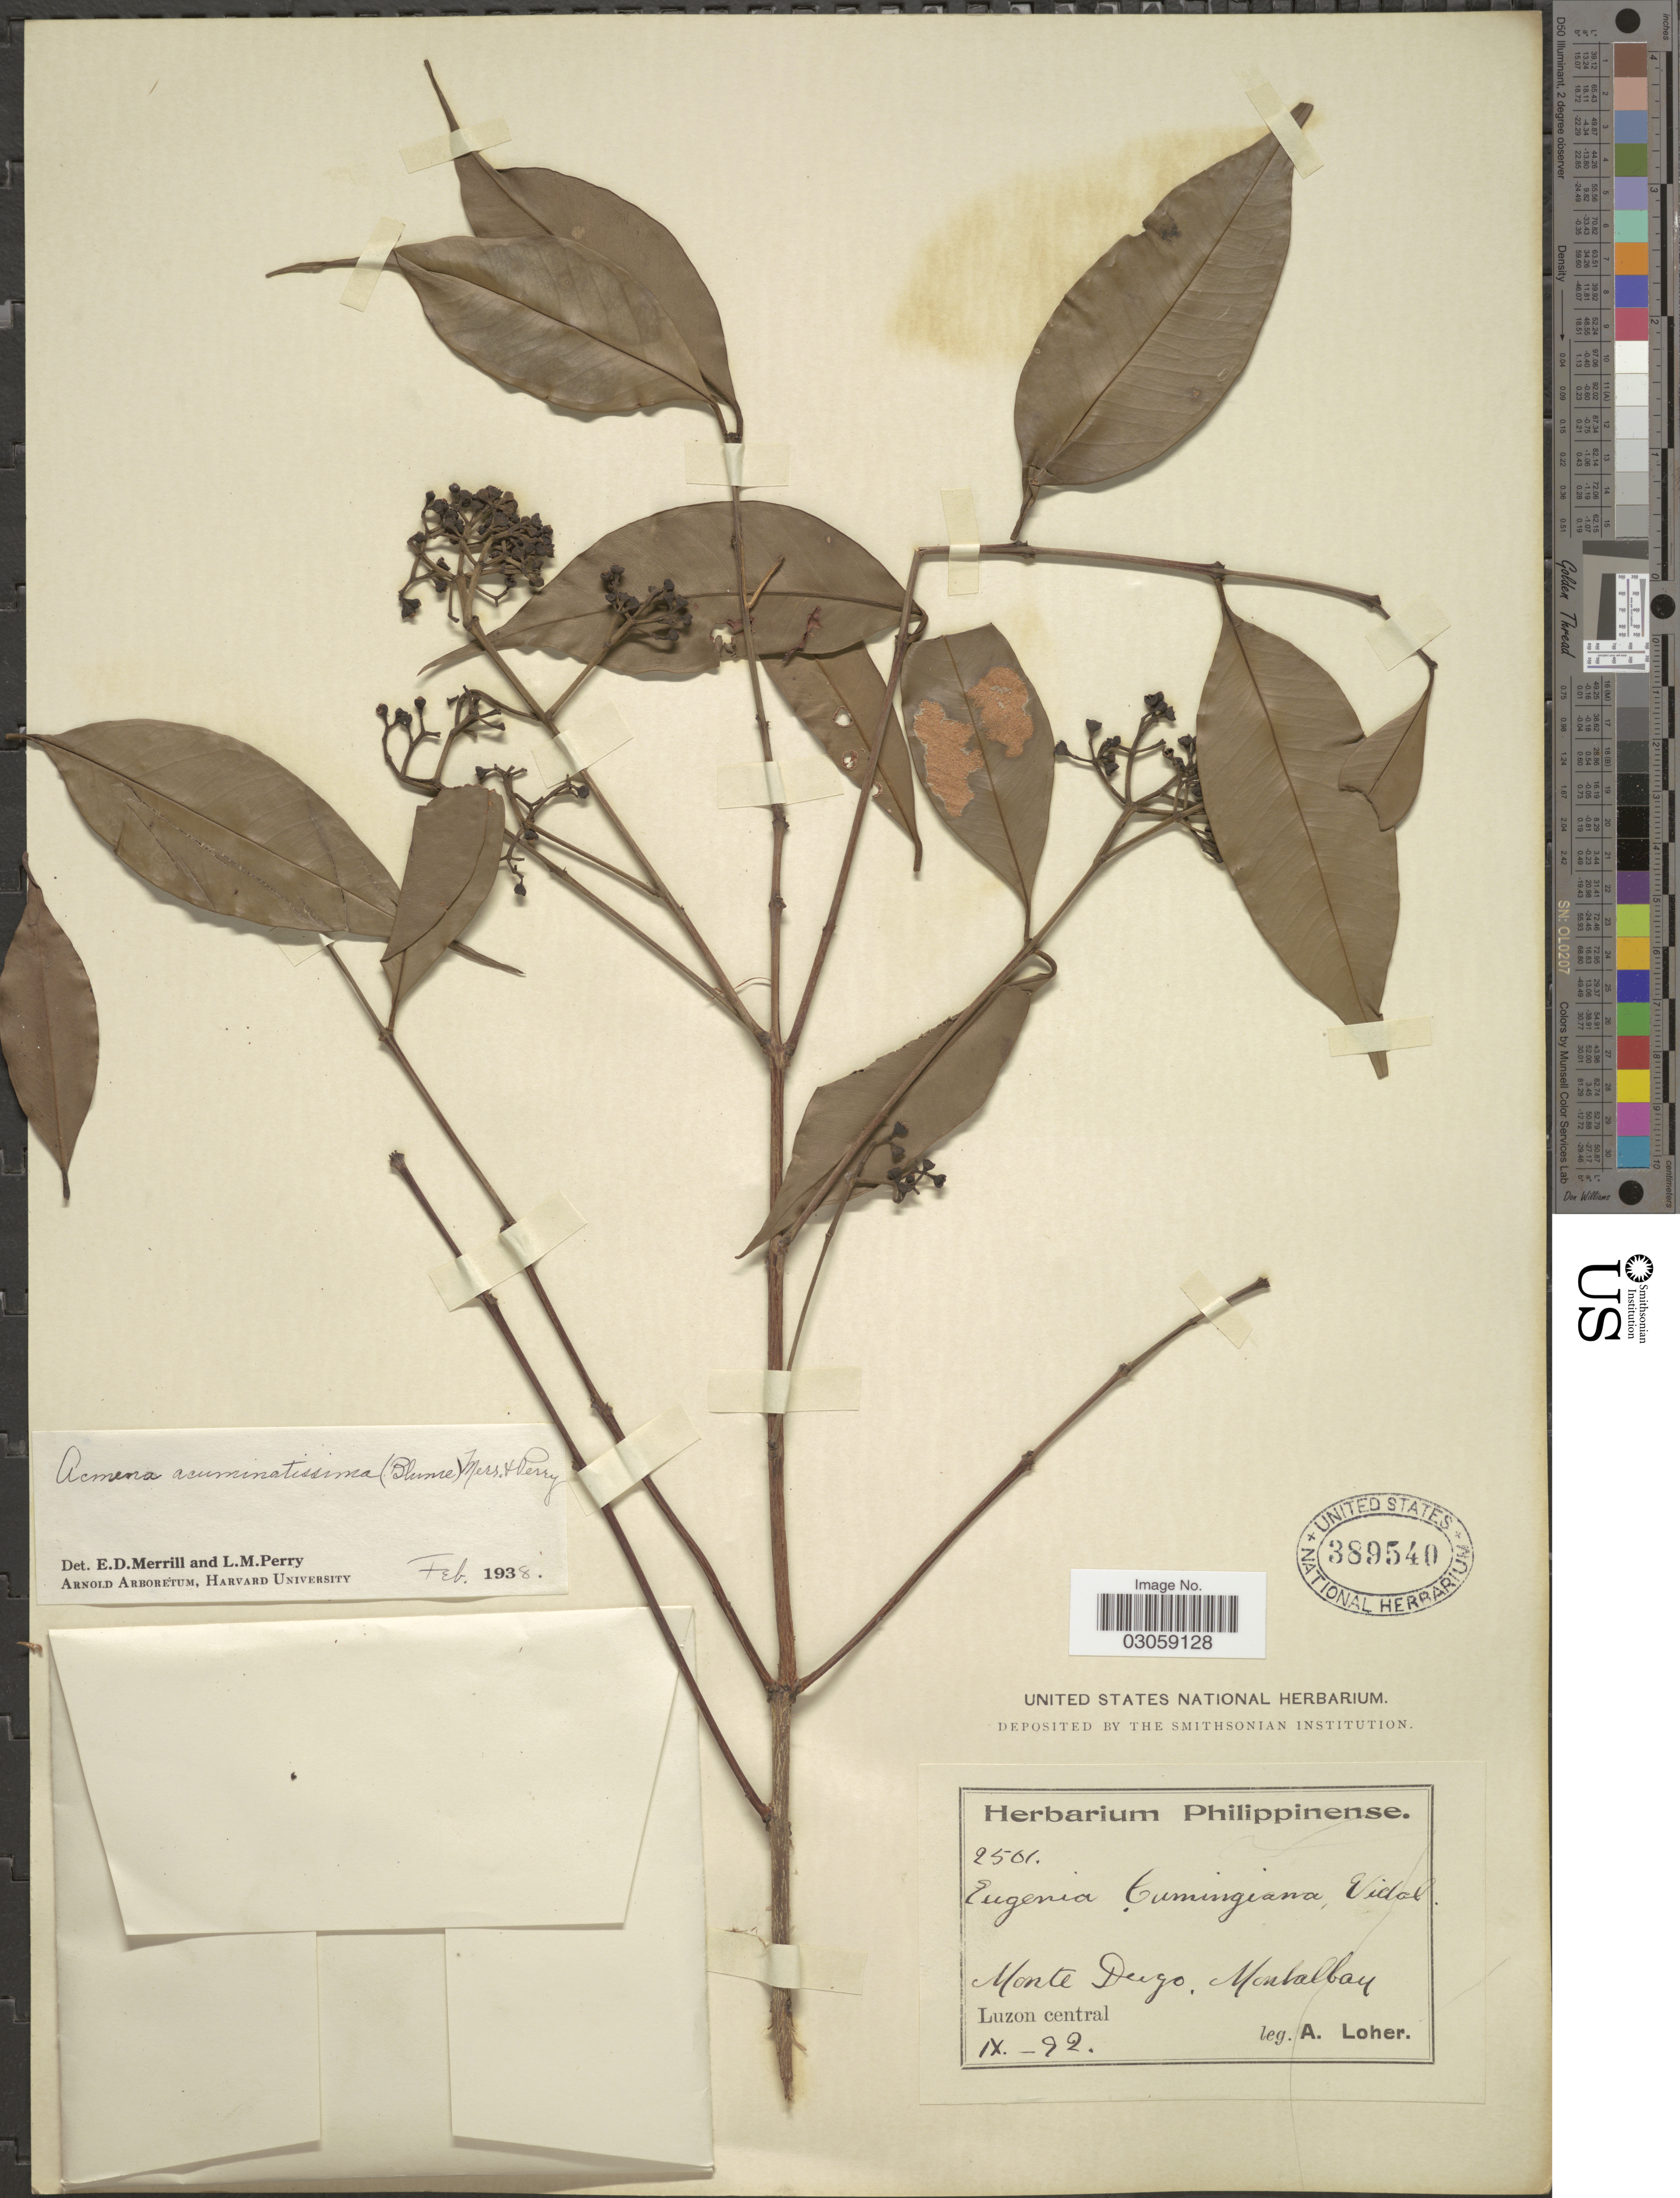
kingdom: Plantae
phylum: Tracheophyta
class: Magnoliopsida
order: Myrtales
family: Myrtaceae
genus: Syzygium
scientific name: Syzygium acuminatissimum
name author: (Blume) DC.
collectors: A. Loher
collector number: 2561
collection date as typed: Transcribed d/m/y: /9/92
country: Philippines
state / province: Central Luzon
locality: Monte Dugo. Montalban, Luzon central.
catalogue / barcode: US 389540